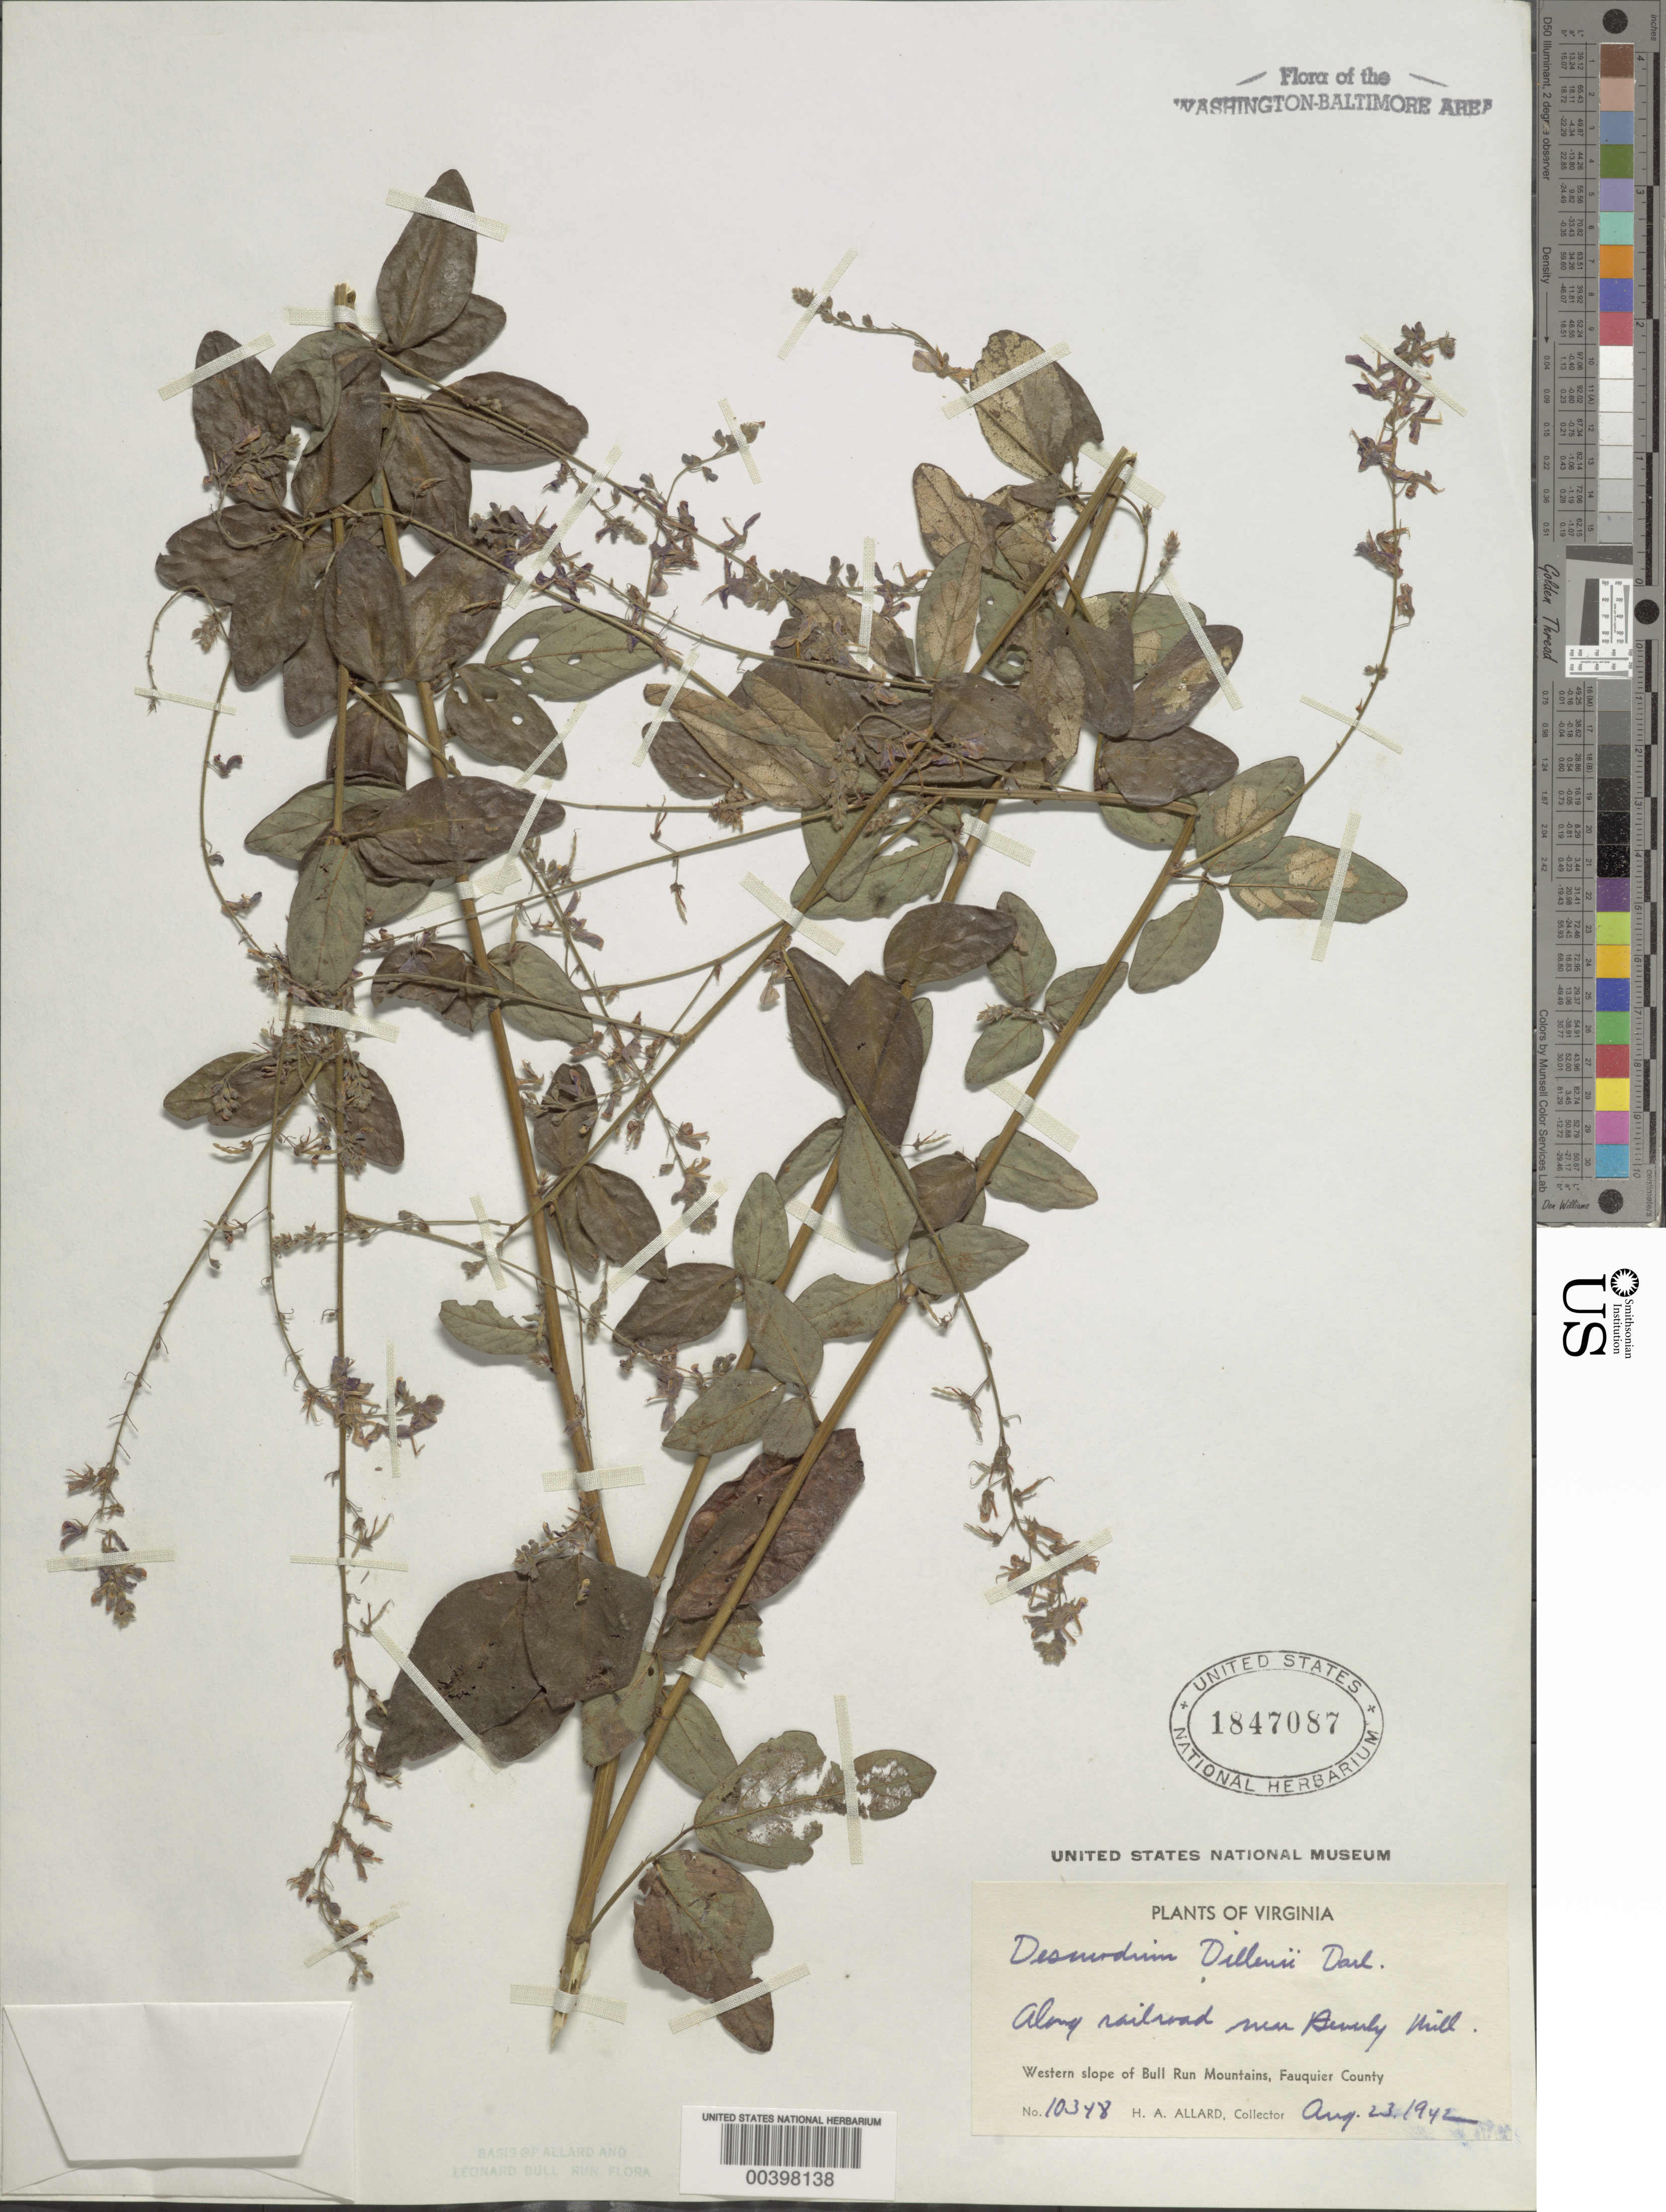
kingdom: Plantae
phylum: Tracheophyta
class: Magnoliopsida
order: Fabales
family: Fabaceae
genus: Desmodium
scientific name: Desmodium glabellum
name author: (Michx.) DC.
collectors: H. A. Allard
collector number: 10348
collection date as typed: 23 Aug 1942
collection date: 1942-08-23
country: United States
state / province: Virginia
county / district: Fauquier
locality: Near Beverley Mill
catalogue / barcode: US 1847087